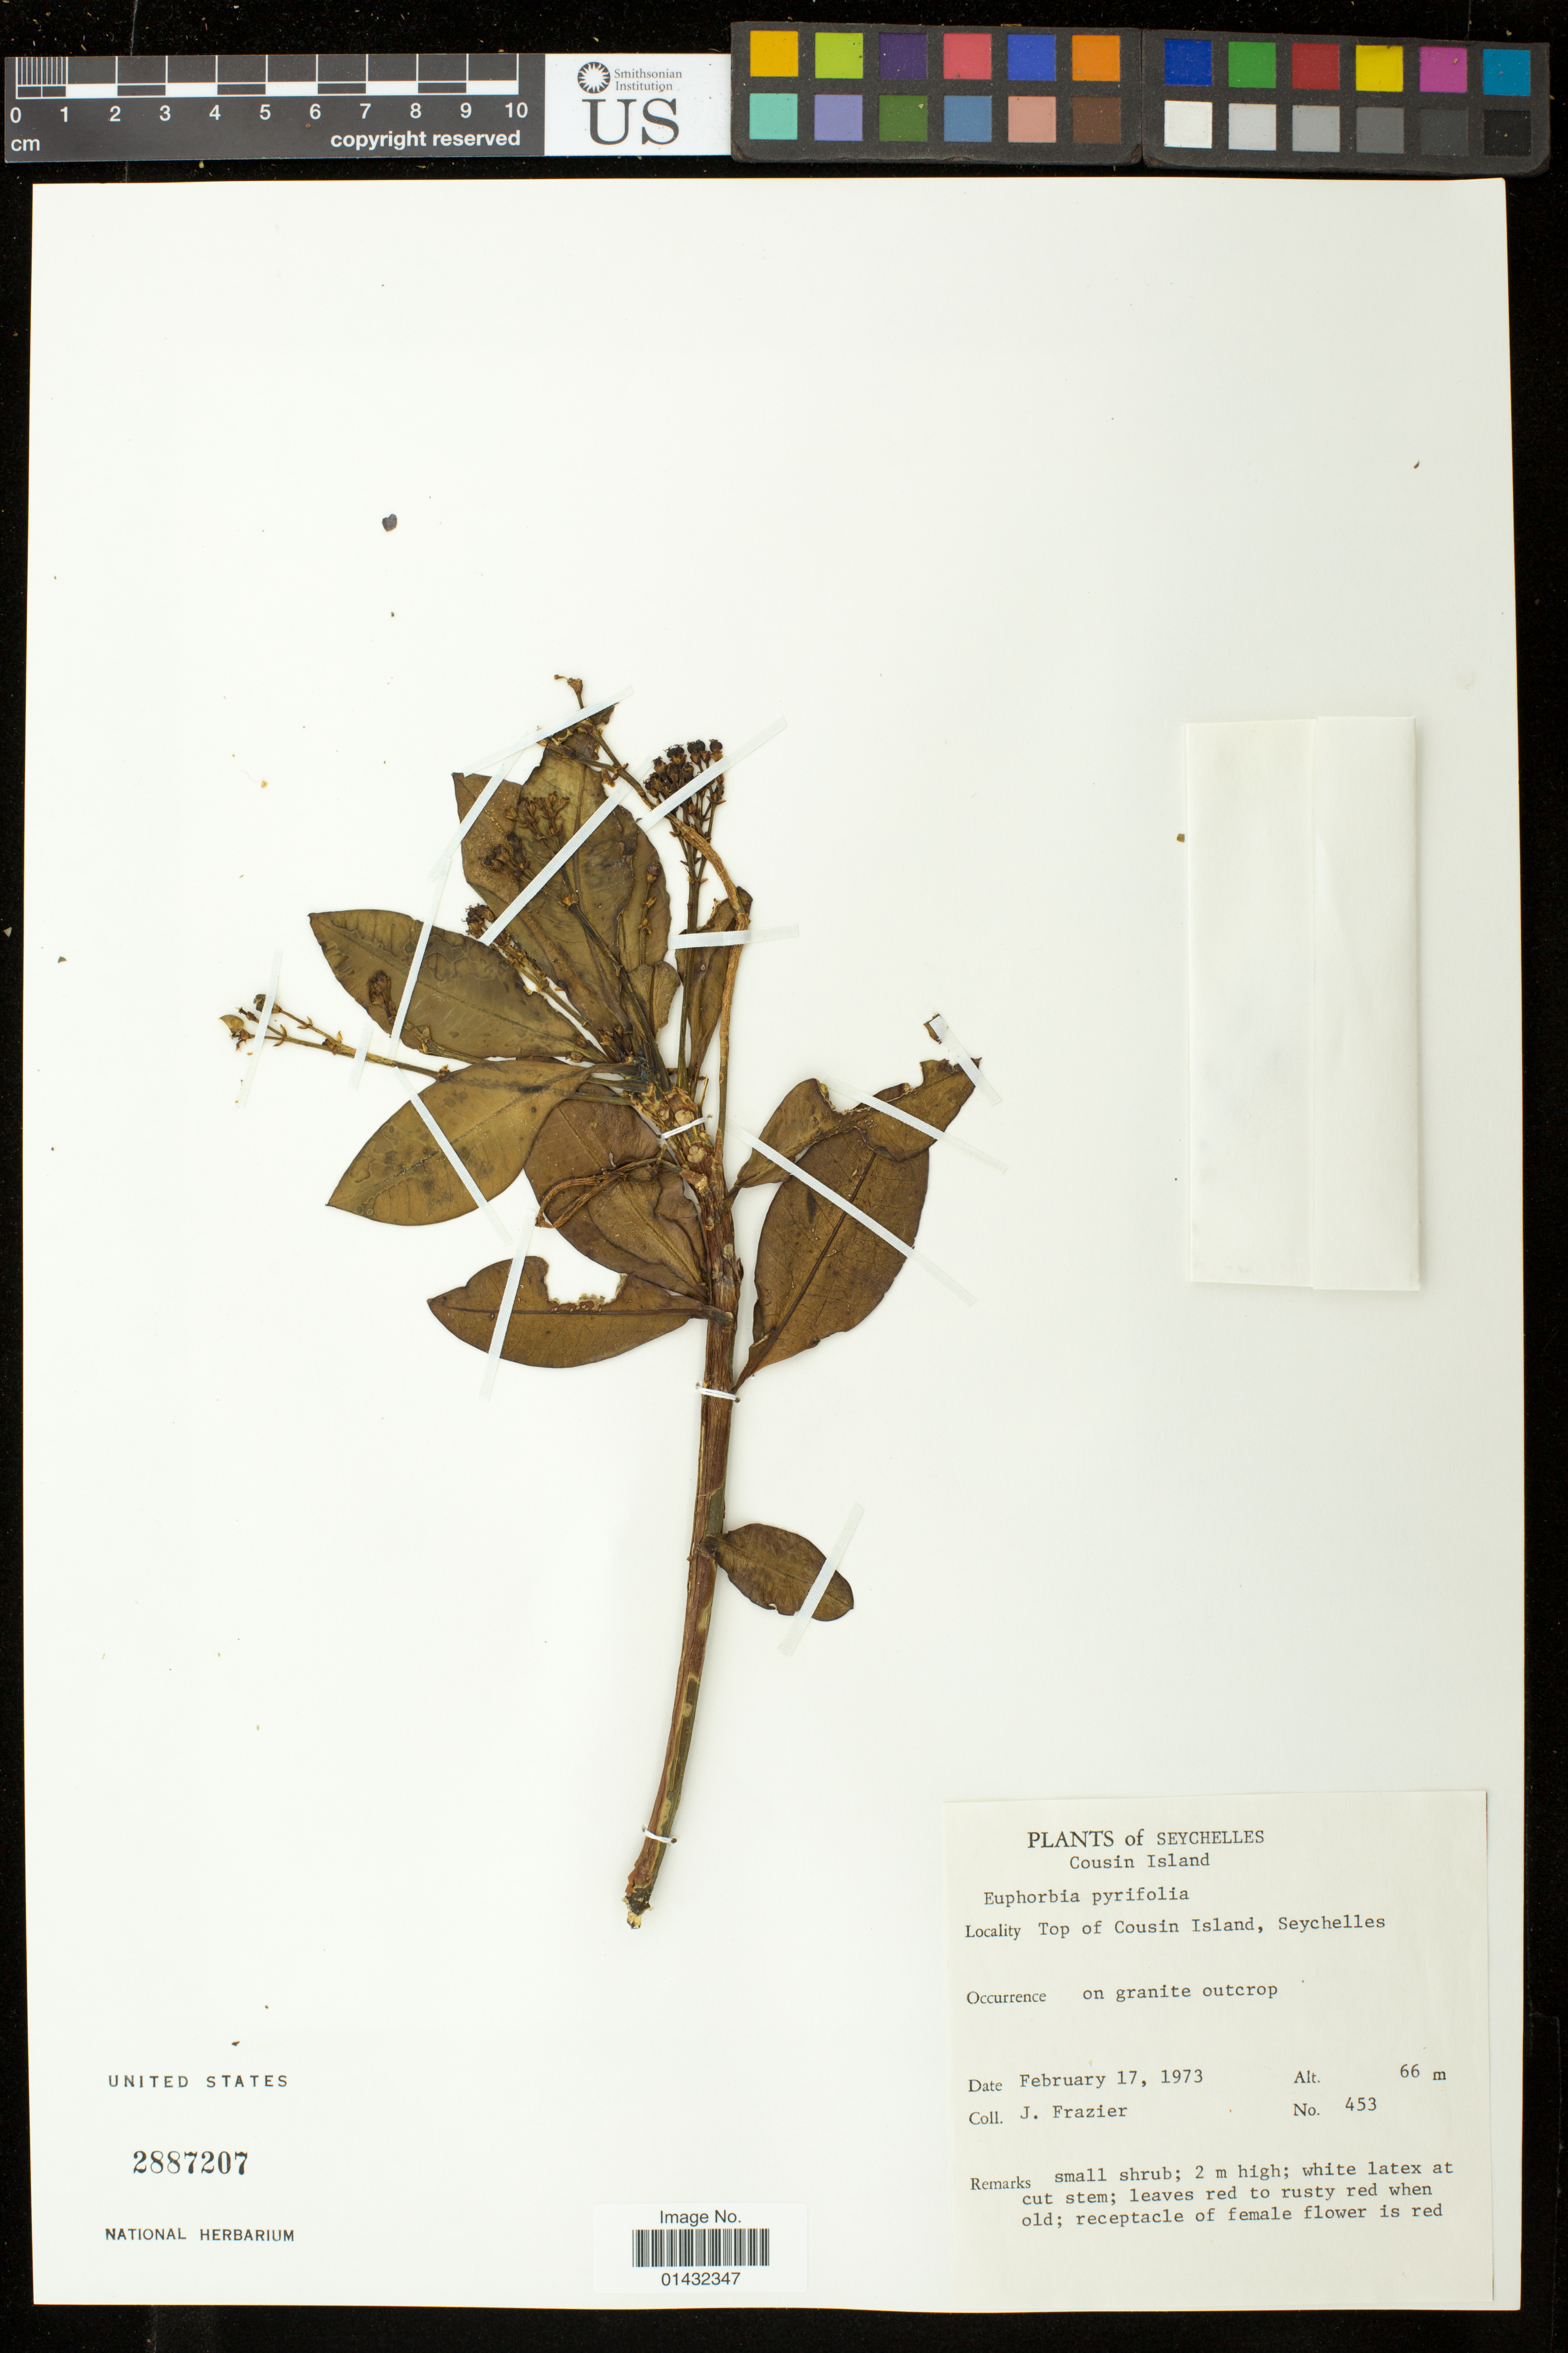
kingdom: Plantae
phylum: Tracheophyta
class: Magnoliopsida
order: Malpighiales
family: Euphorbiaceae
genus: Euphorbia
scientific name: Euphorbia pyrifolia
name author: Lam.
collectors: J. Frazier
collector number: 453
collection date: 1973-02-17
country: Seychelles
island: Cousins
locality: Top of Cousin Island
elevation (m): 66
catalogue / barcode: US 2887207